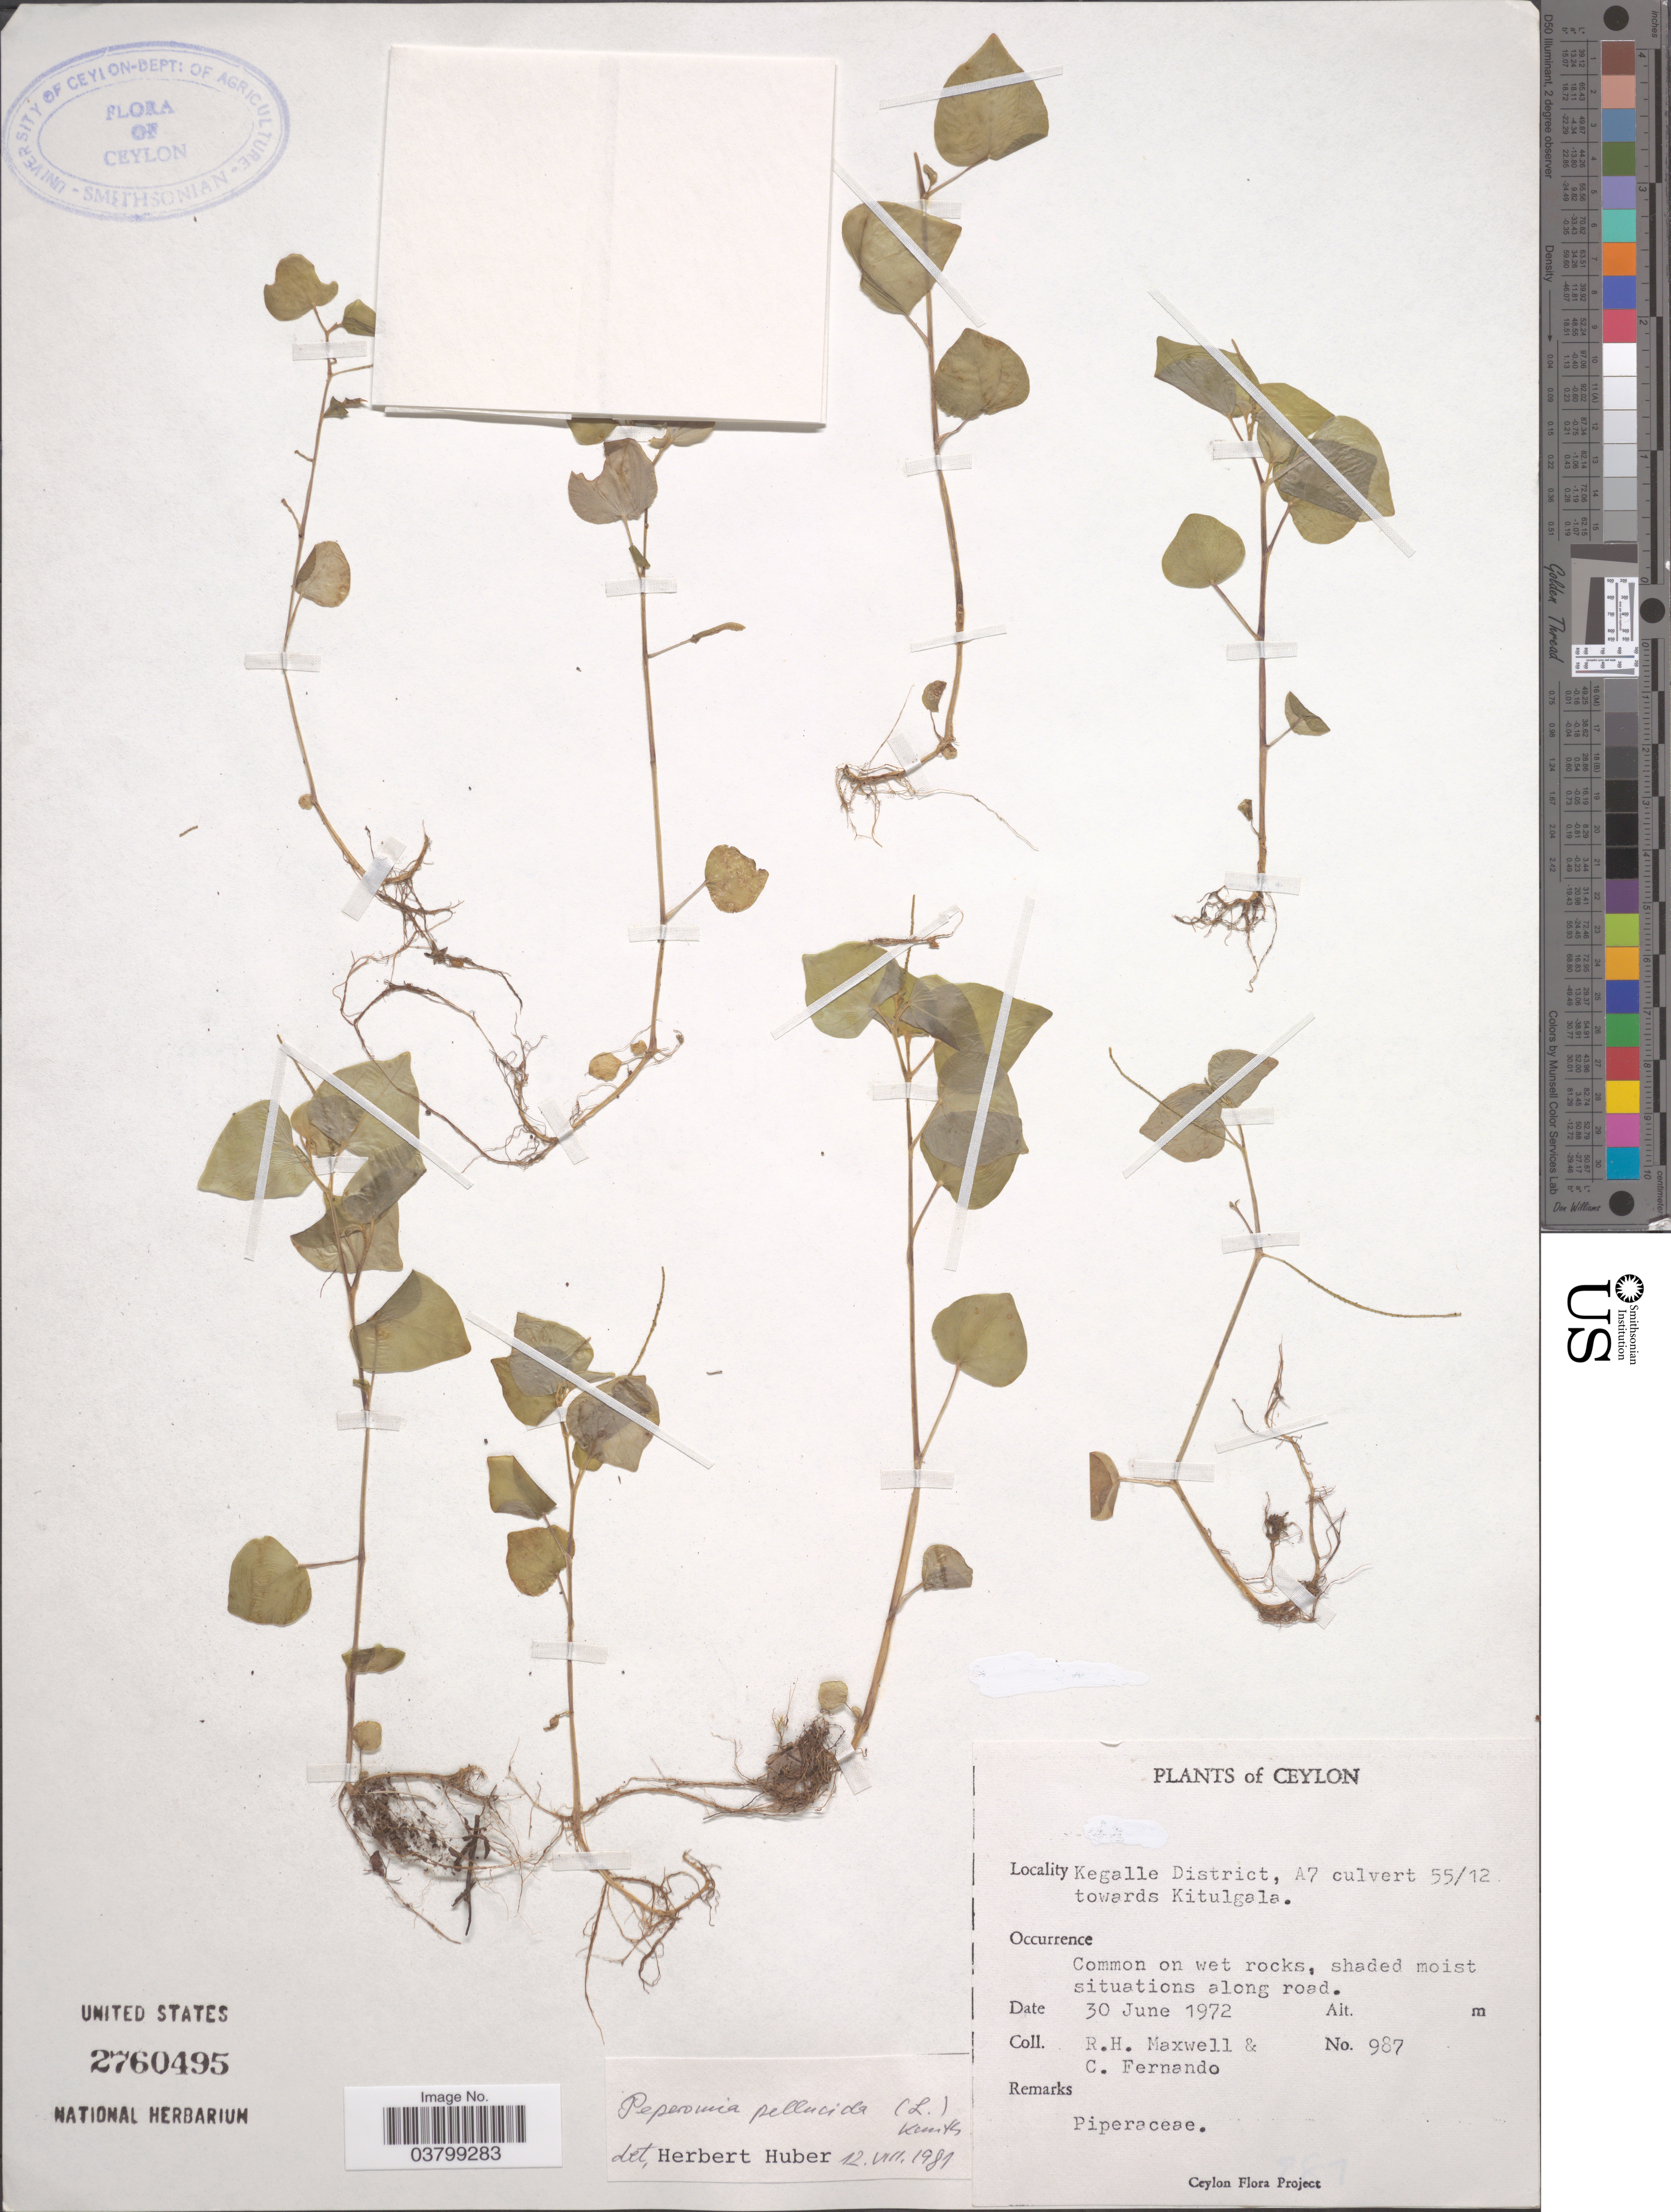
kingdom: Plantae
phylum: Tracheophyta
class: Magnoliopsida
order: Piperales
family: Piperaceae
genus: Peperomia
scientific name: Peperomia pellucida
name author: (L.) Kunth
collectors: R. Maxwell & C. Fernando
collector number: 987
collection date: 1972-06-30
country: Sri Lanka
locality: Ceylon.Kegalle District, A7 culvert 55/12 towards Kitulgala.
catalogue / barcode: US 2760495